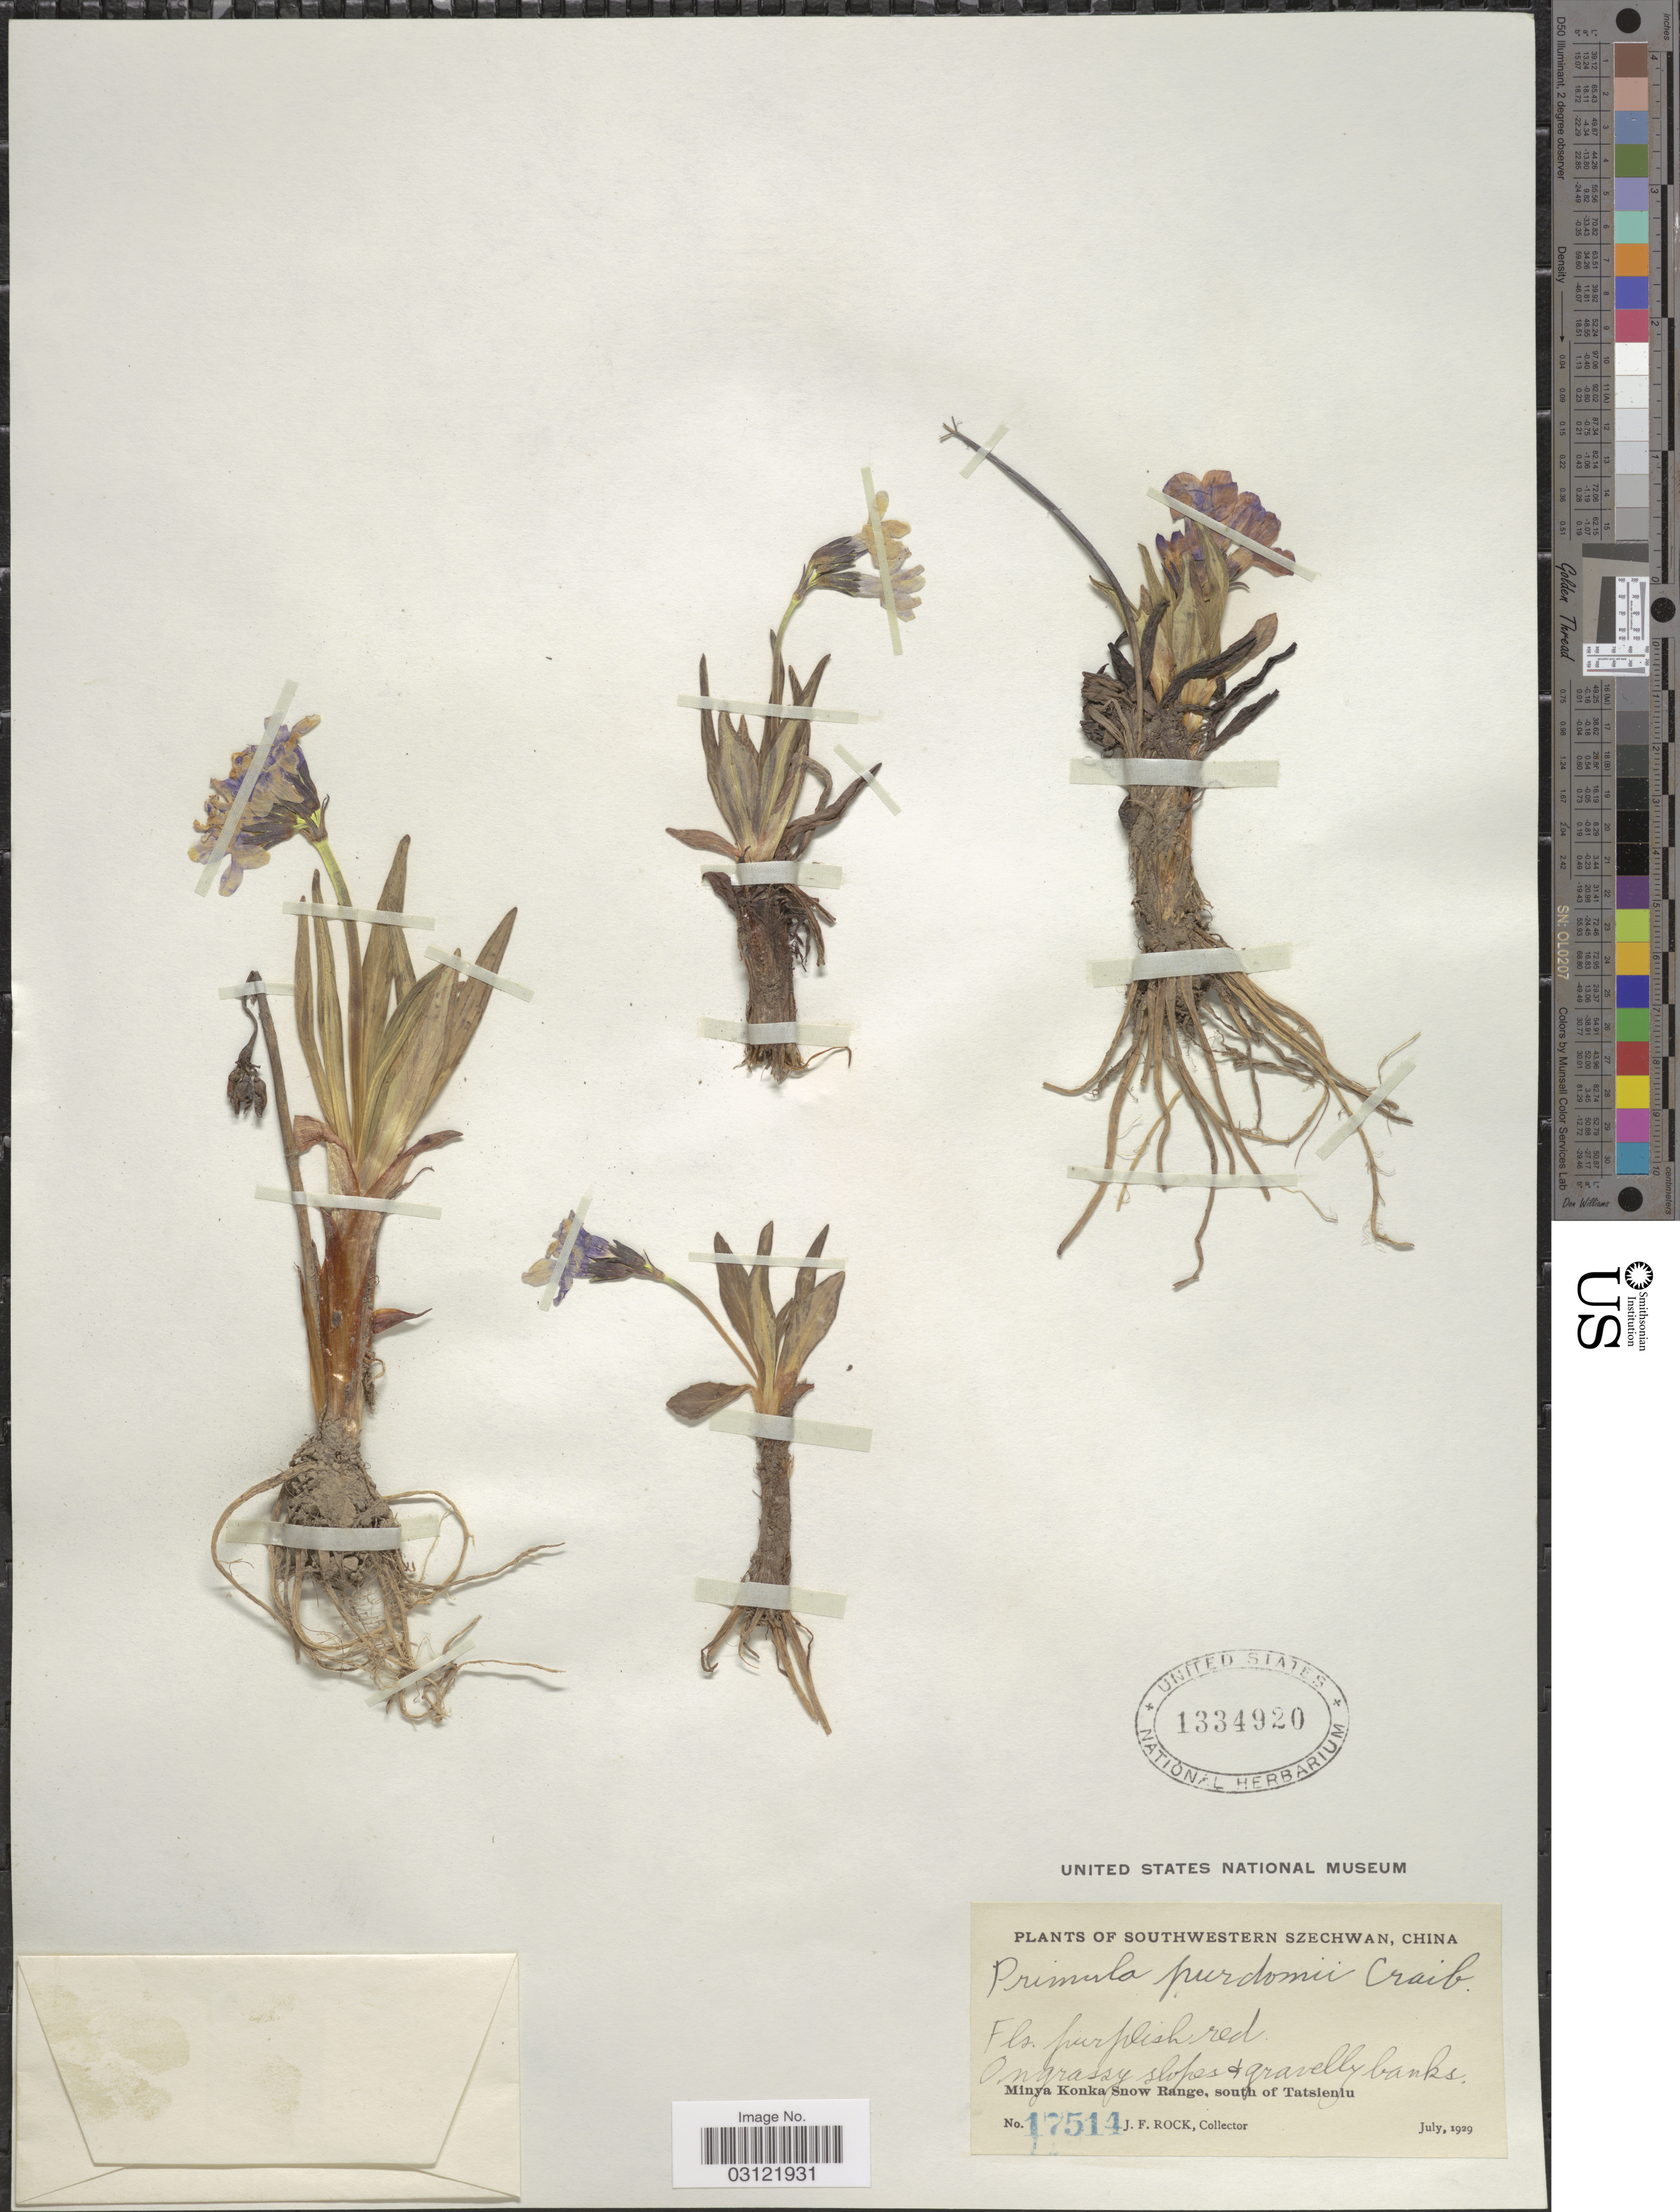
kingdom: Plantae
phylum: Tracheophyta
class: Magnoliopsida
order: Ericales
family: Primulaceae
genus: Primula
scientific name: Primula purdomii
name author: Craib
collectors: J. Rock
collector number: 17514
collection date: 1929-07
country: China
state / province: Sichuan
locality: Southwestern Szechwan. Minya Konka Snow Range, south of Tatsienlu.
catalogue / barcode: US 1334920